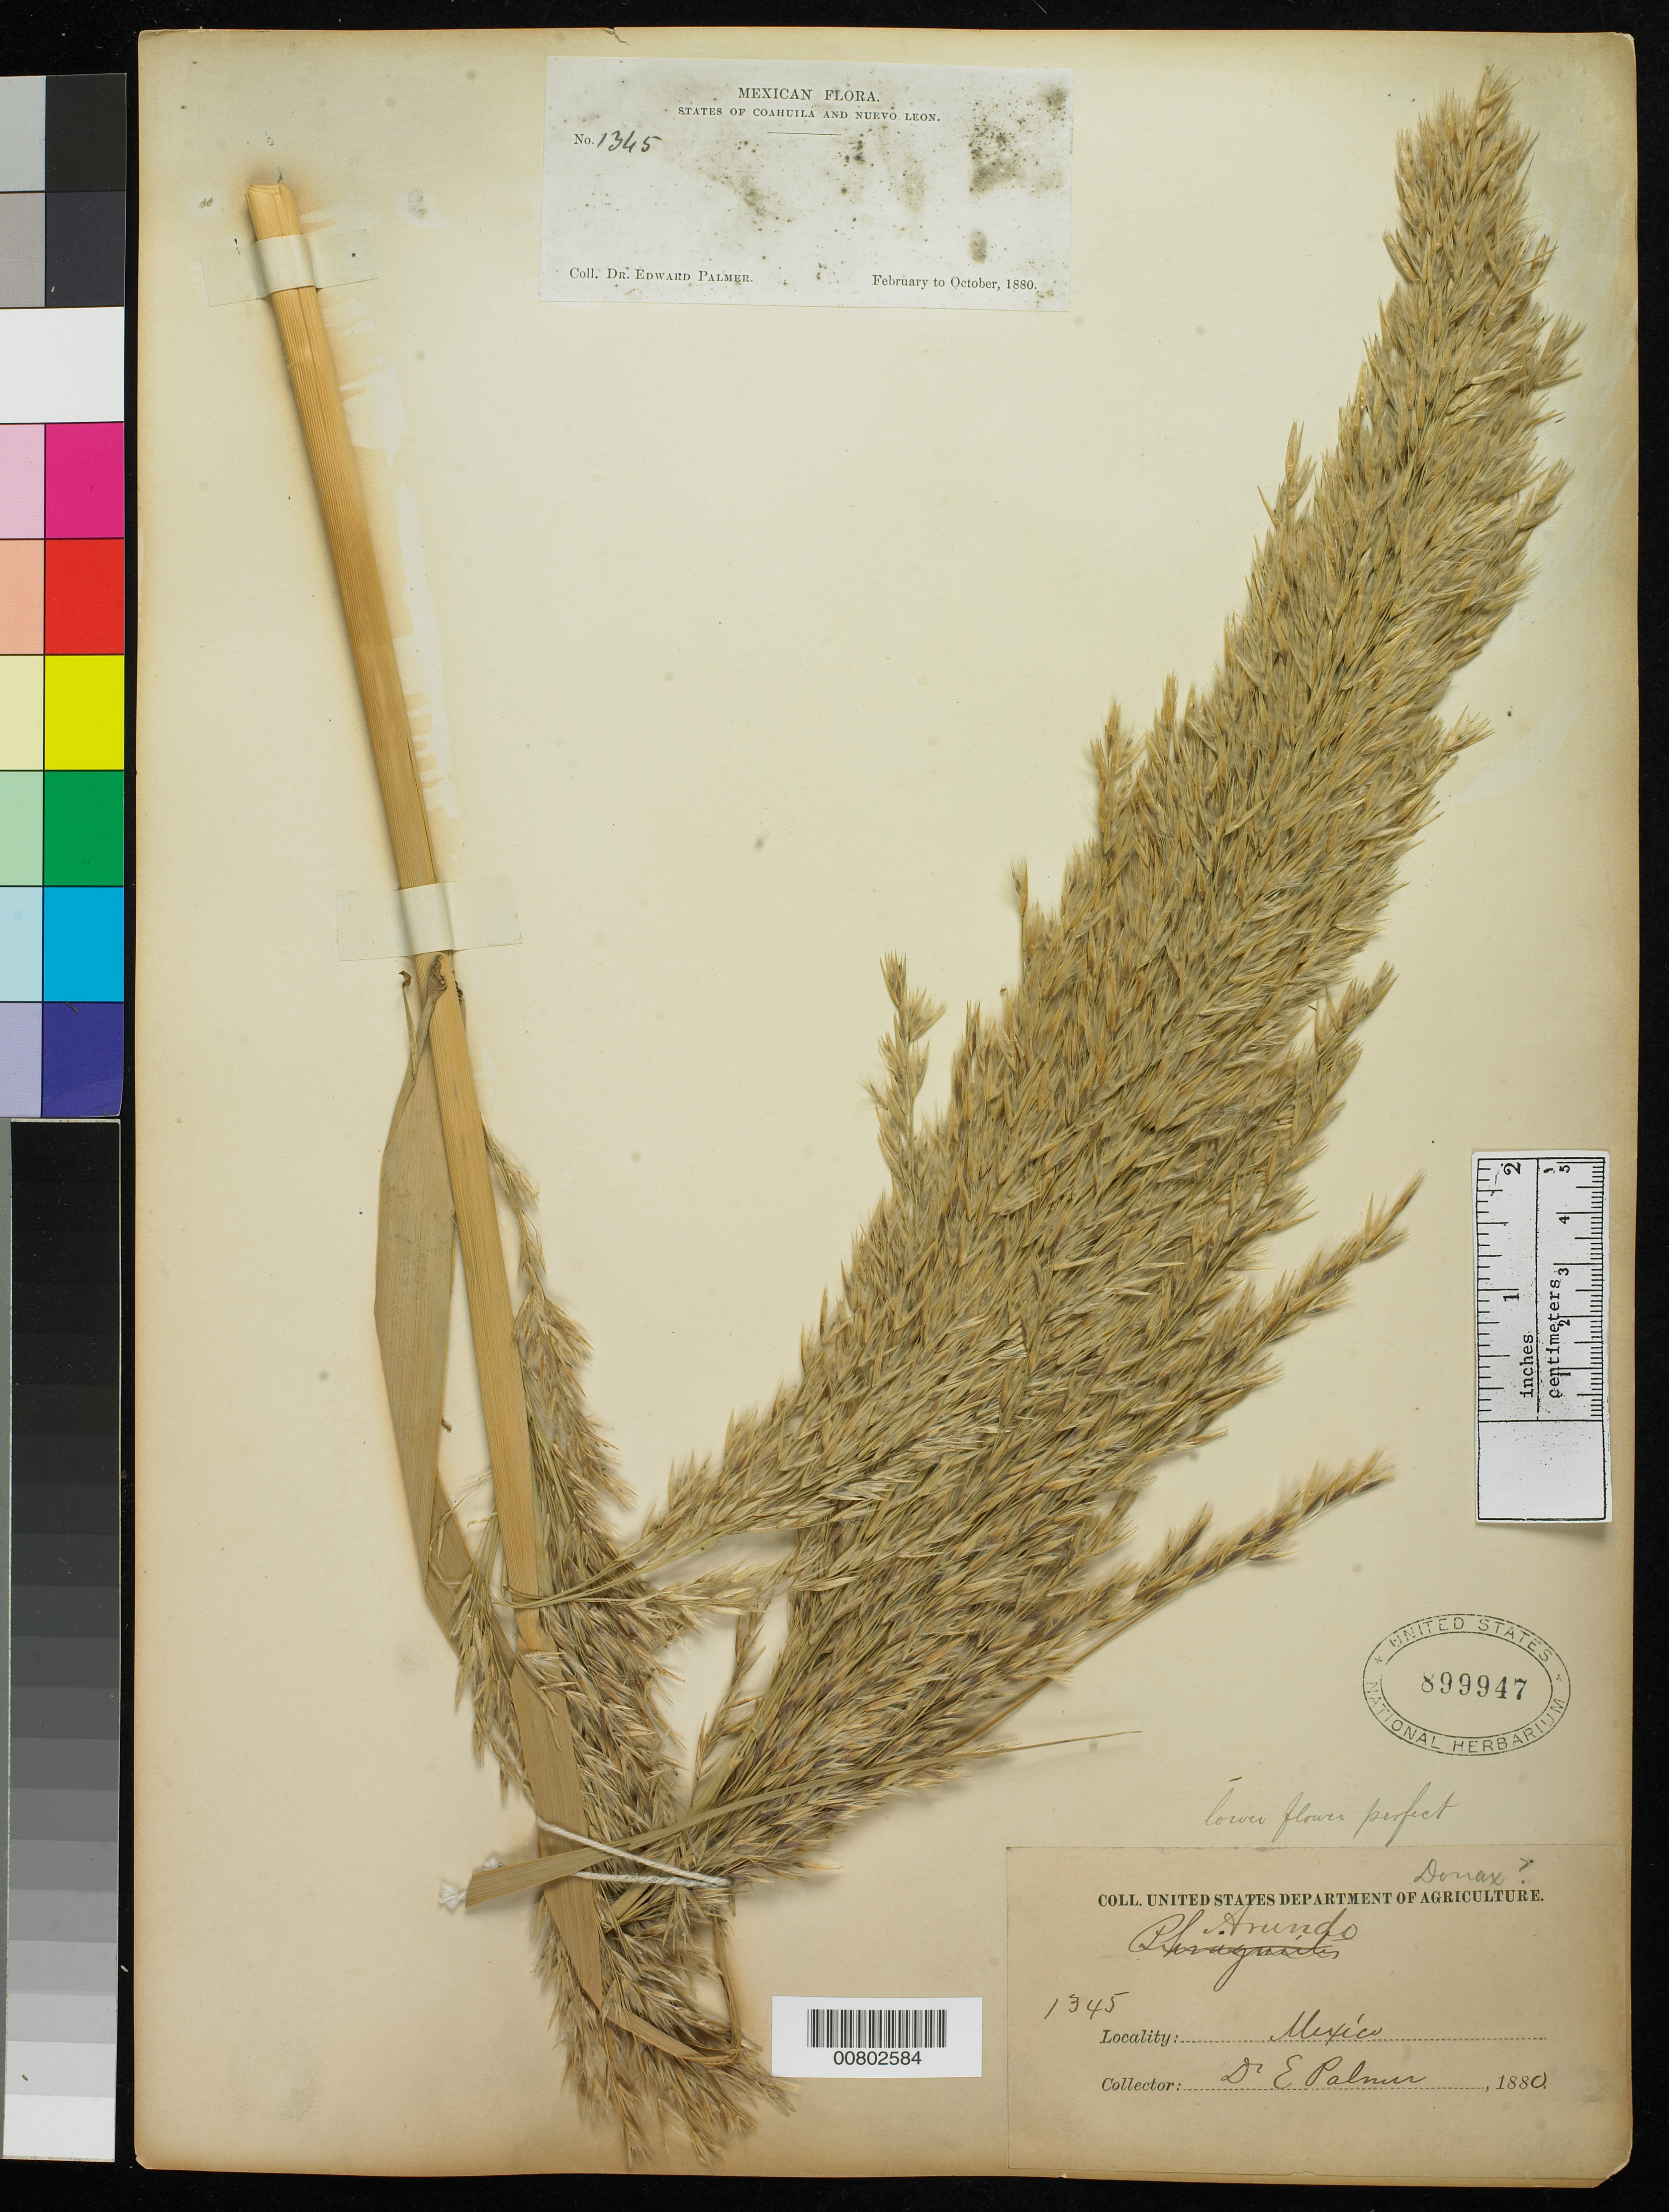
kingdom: Plantae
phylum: Tracheophyta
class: Liliopsida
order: Poales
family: Poaceae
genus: Arundo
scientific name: Arundo sp.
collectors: E. Palmer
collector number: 1345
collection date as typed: Feb 1880 to -- Oct 1880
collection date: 1880-02/1880-10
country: Mexico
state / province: Coahuila / Nuevo León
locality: States of Coahuila and Nuevo León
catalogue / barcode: US 899947